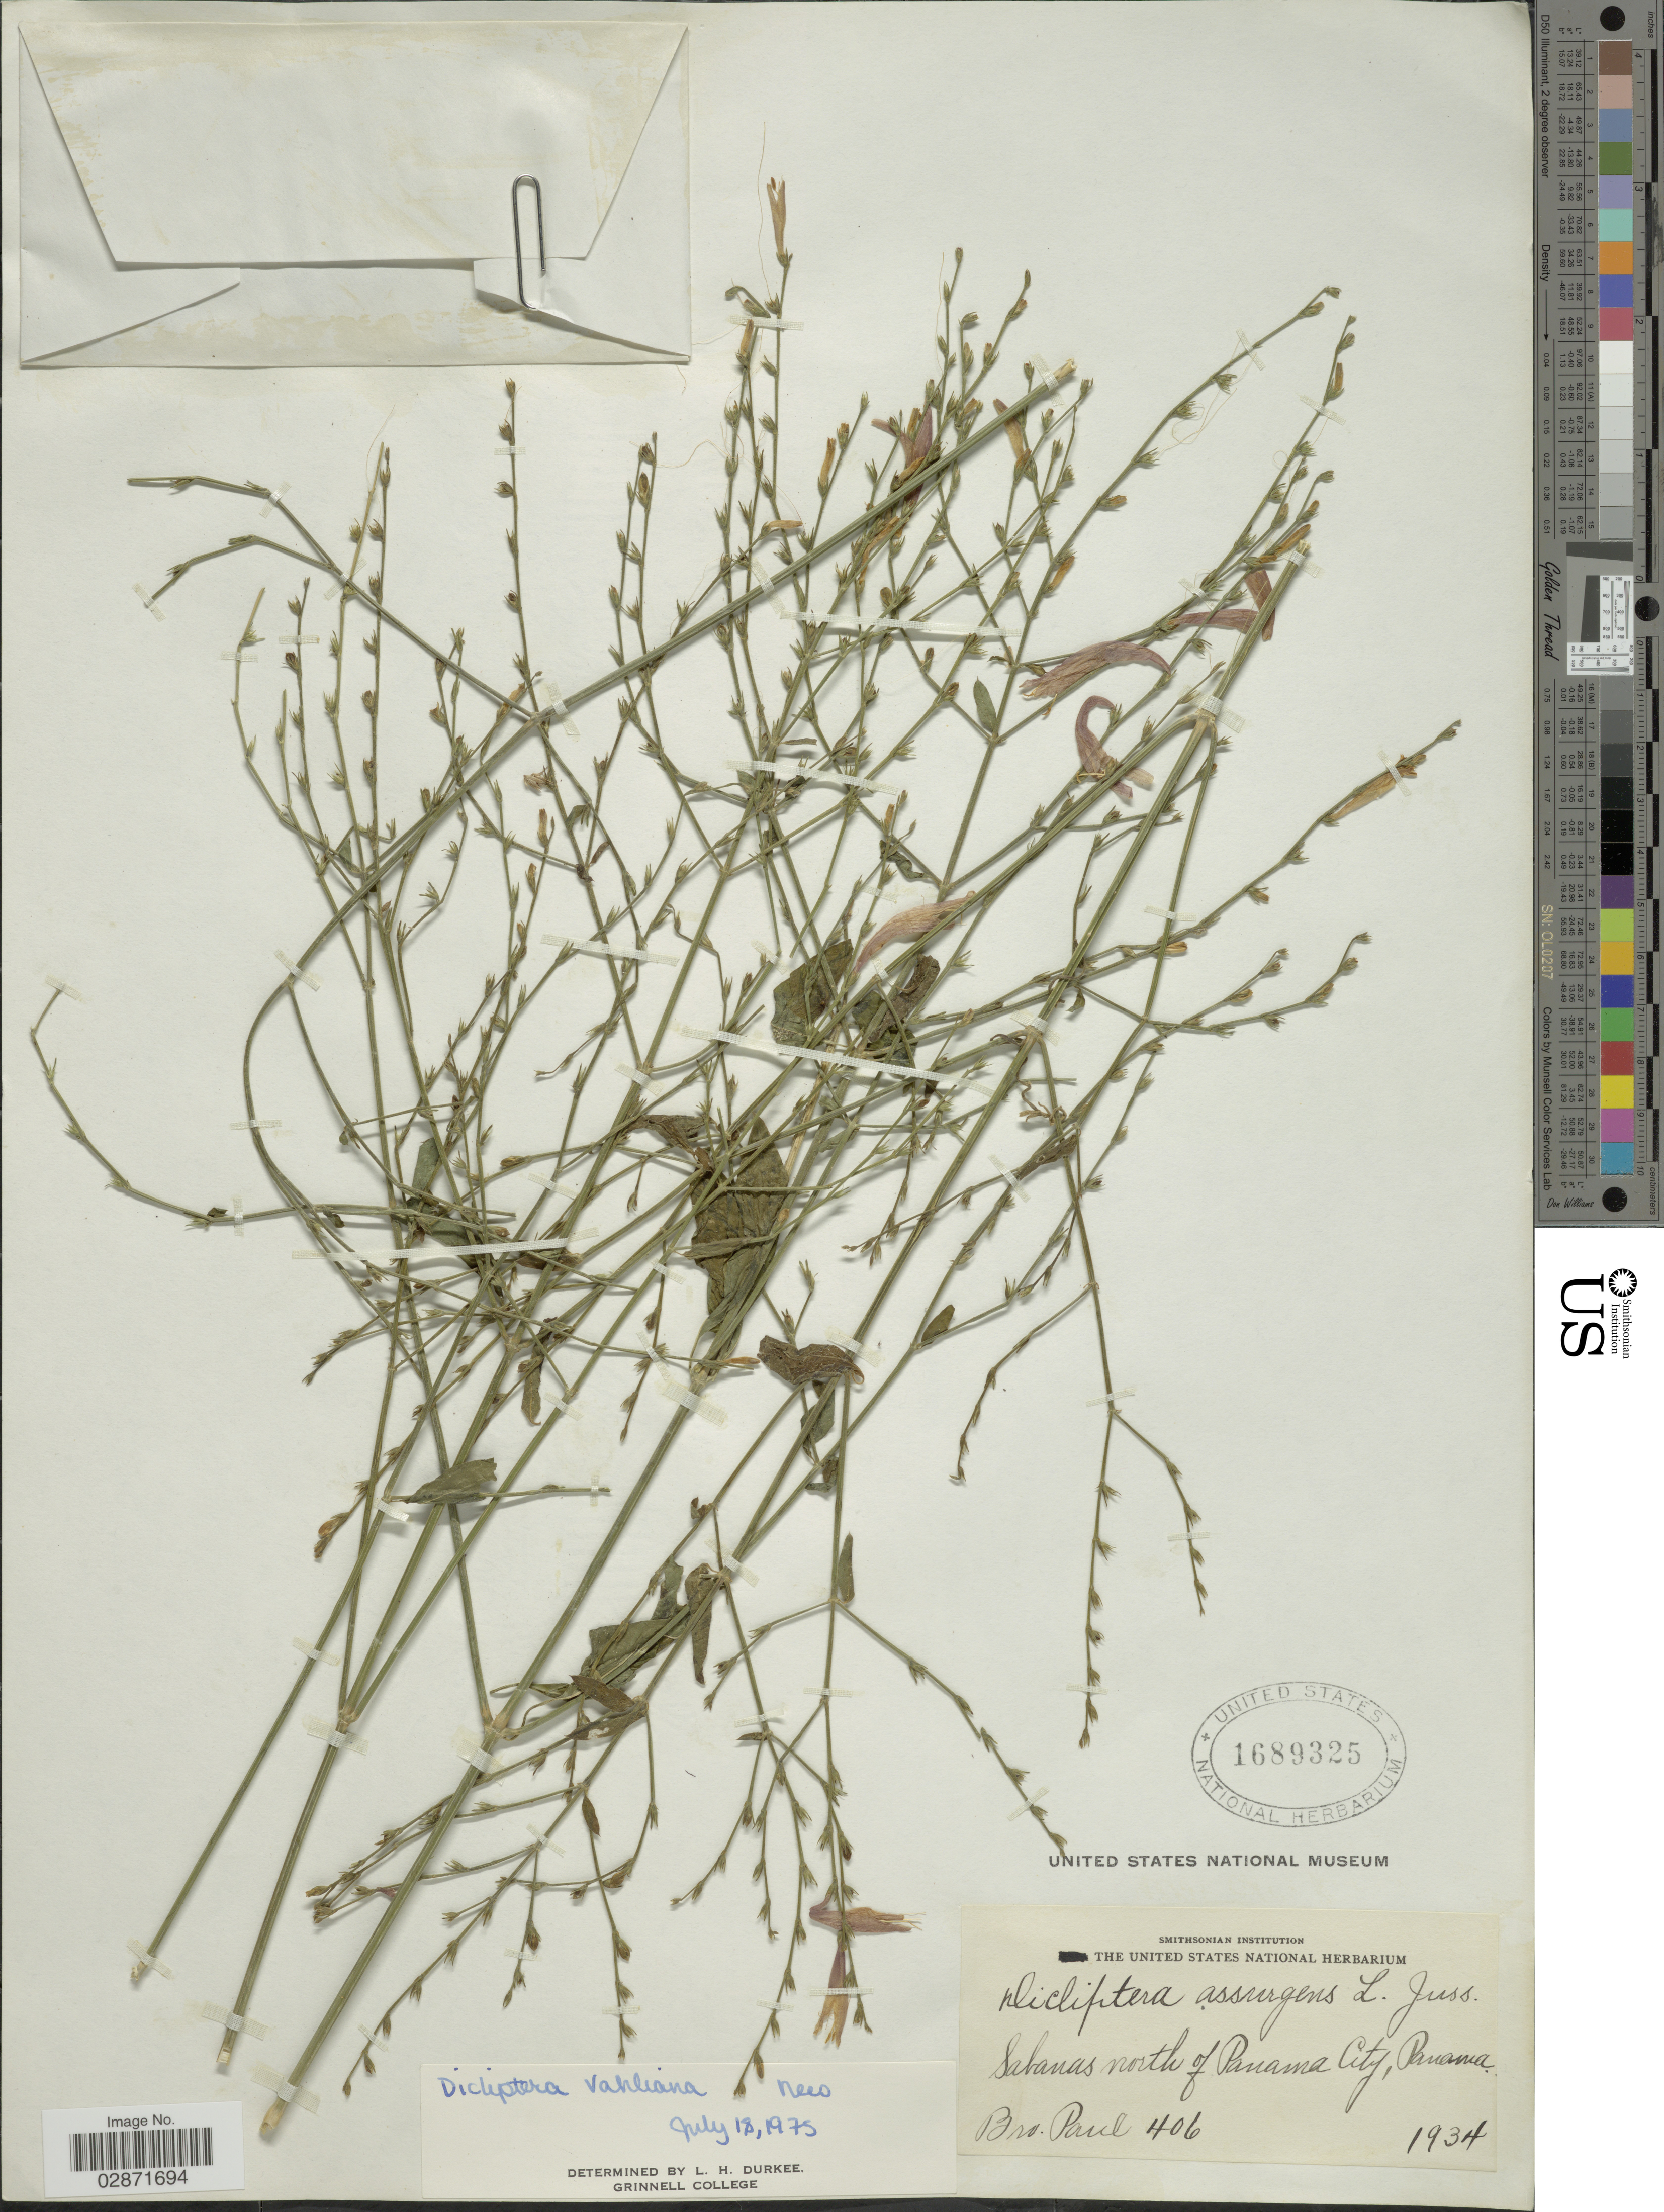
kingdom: Plantae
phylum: Tracheophyta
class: Magnoliopsida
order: Lamiales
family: Acanthaceae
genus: Dicliptera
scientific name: Dicliptera sexangularis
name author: (L.) Juss.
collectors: B. Paul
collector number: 406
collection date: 1934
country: Panama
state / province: Panamá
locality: Sabanas north of Panama City, Panama.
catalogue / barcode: US 1689325